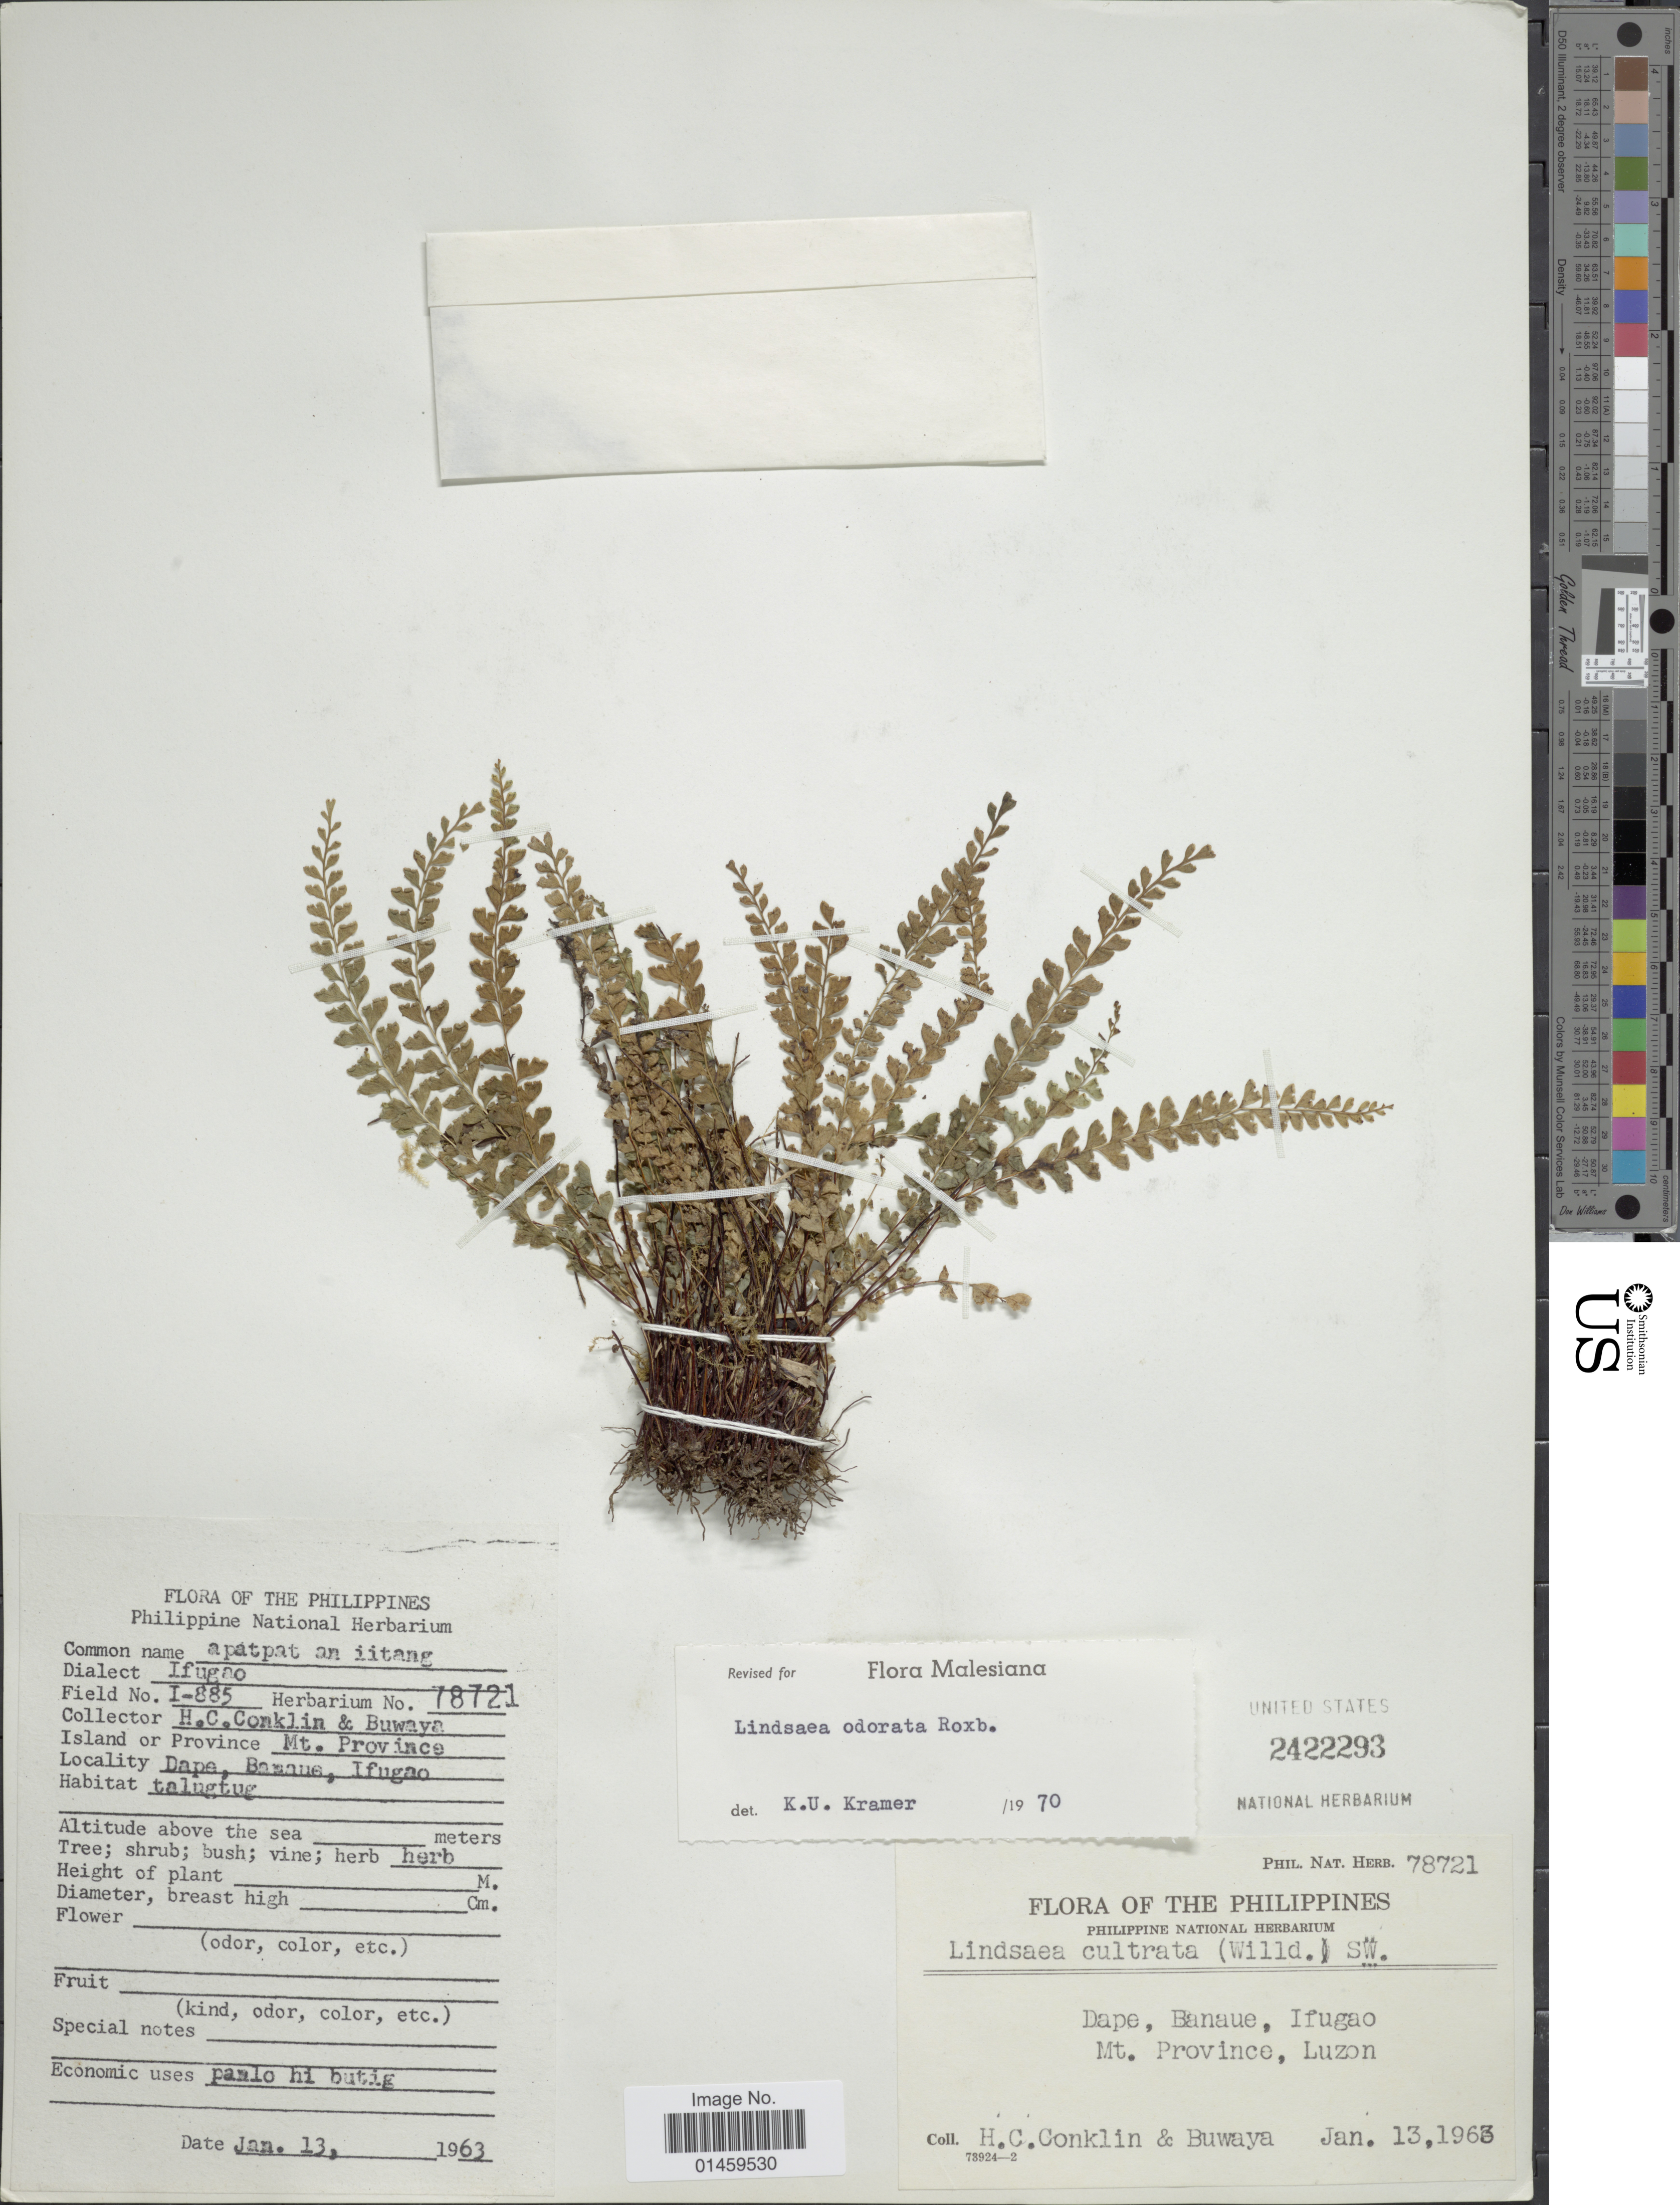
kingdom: Plantae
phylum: Tracheophyta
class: Polypodiopsida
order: Polypodiales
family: Lindsaeaceae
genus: Lindsaea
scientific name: Lindsaea odorata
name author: Roxb.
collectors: H. Conklin & -. Buwaya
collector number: Phil. Nat. Herb. 78721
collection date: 1963-01-13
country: Philippines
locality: Dape, Banaue, Ifugao. Mt. Province, Luzon.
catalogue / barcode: US 2422293